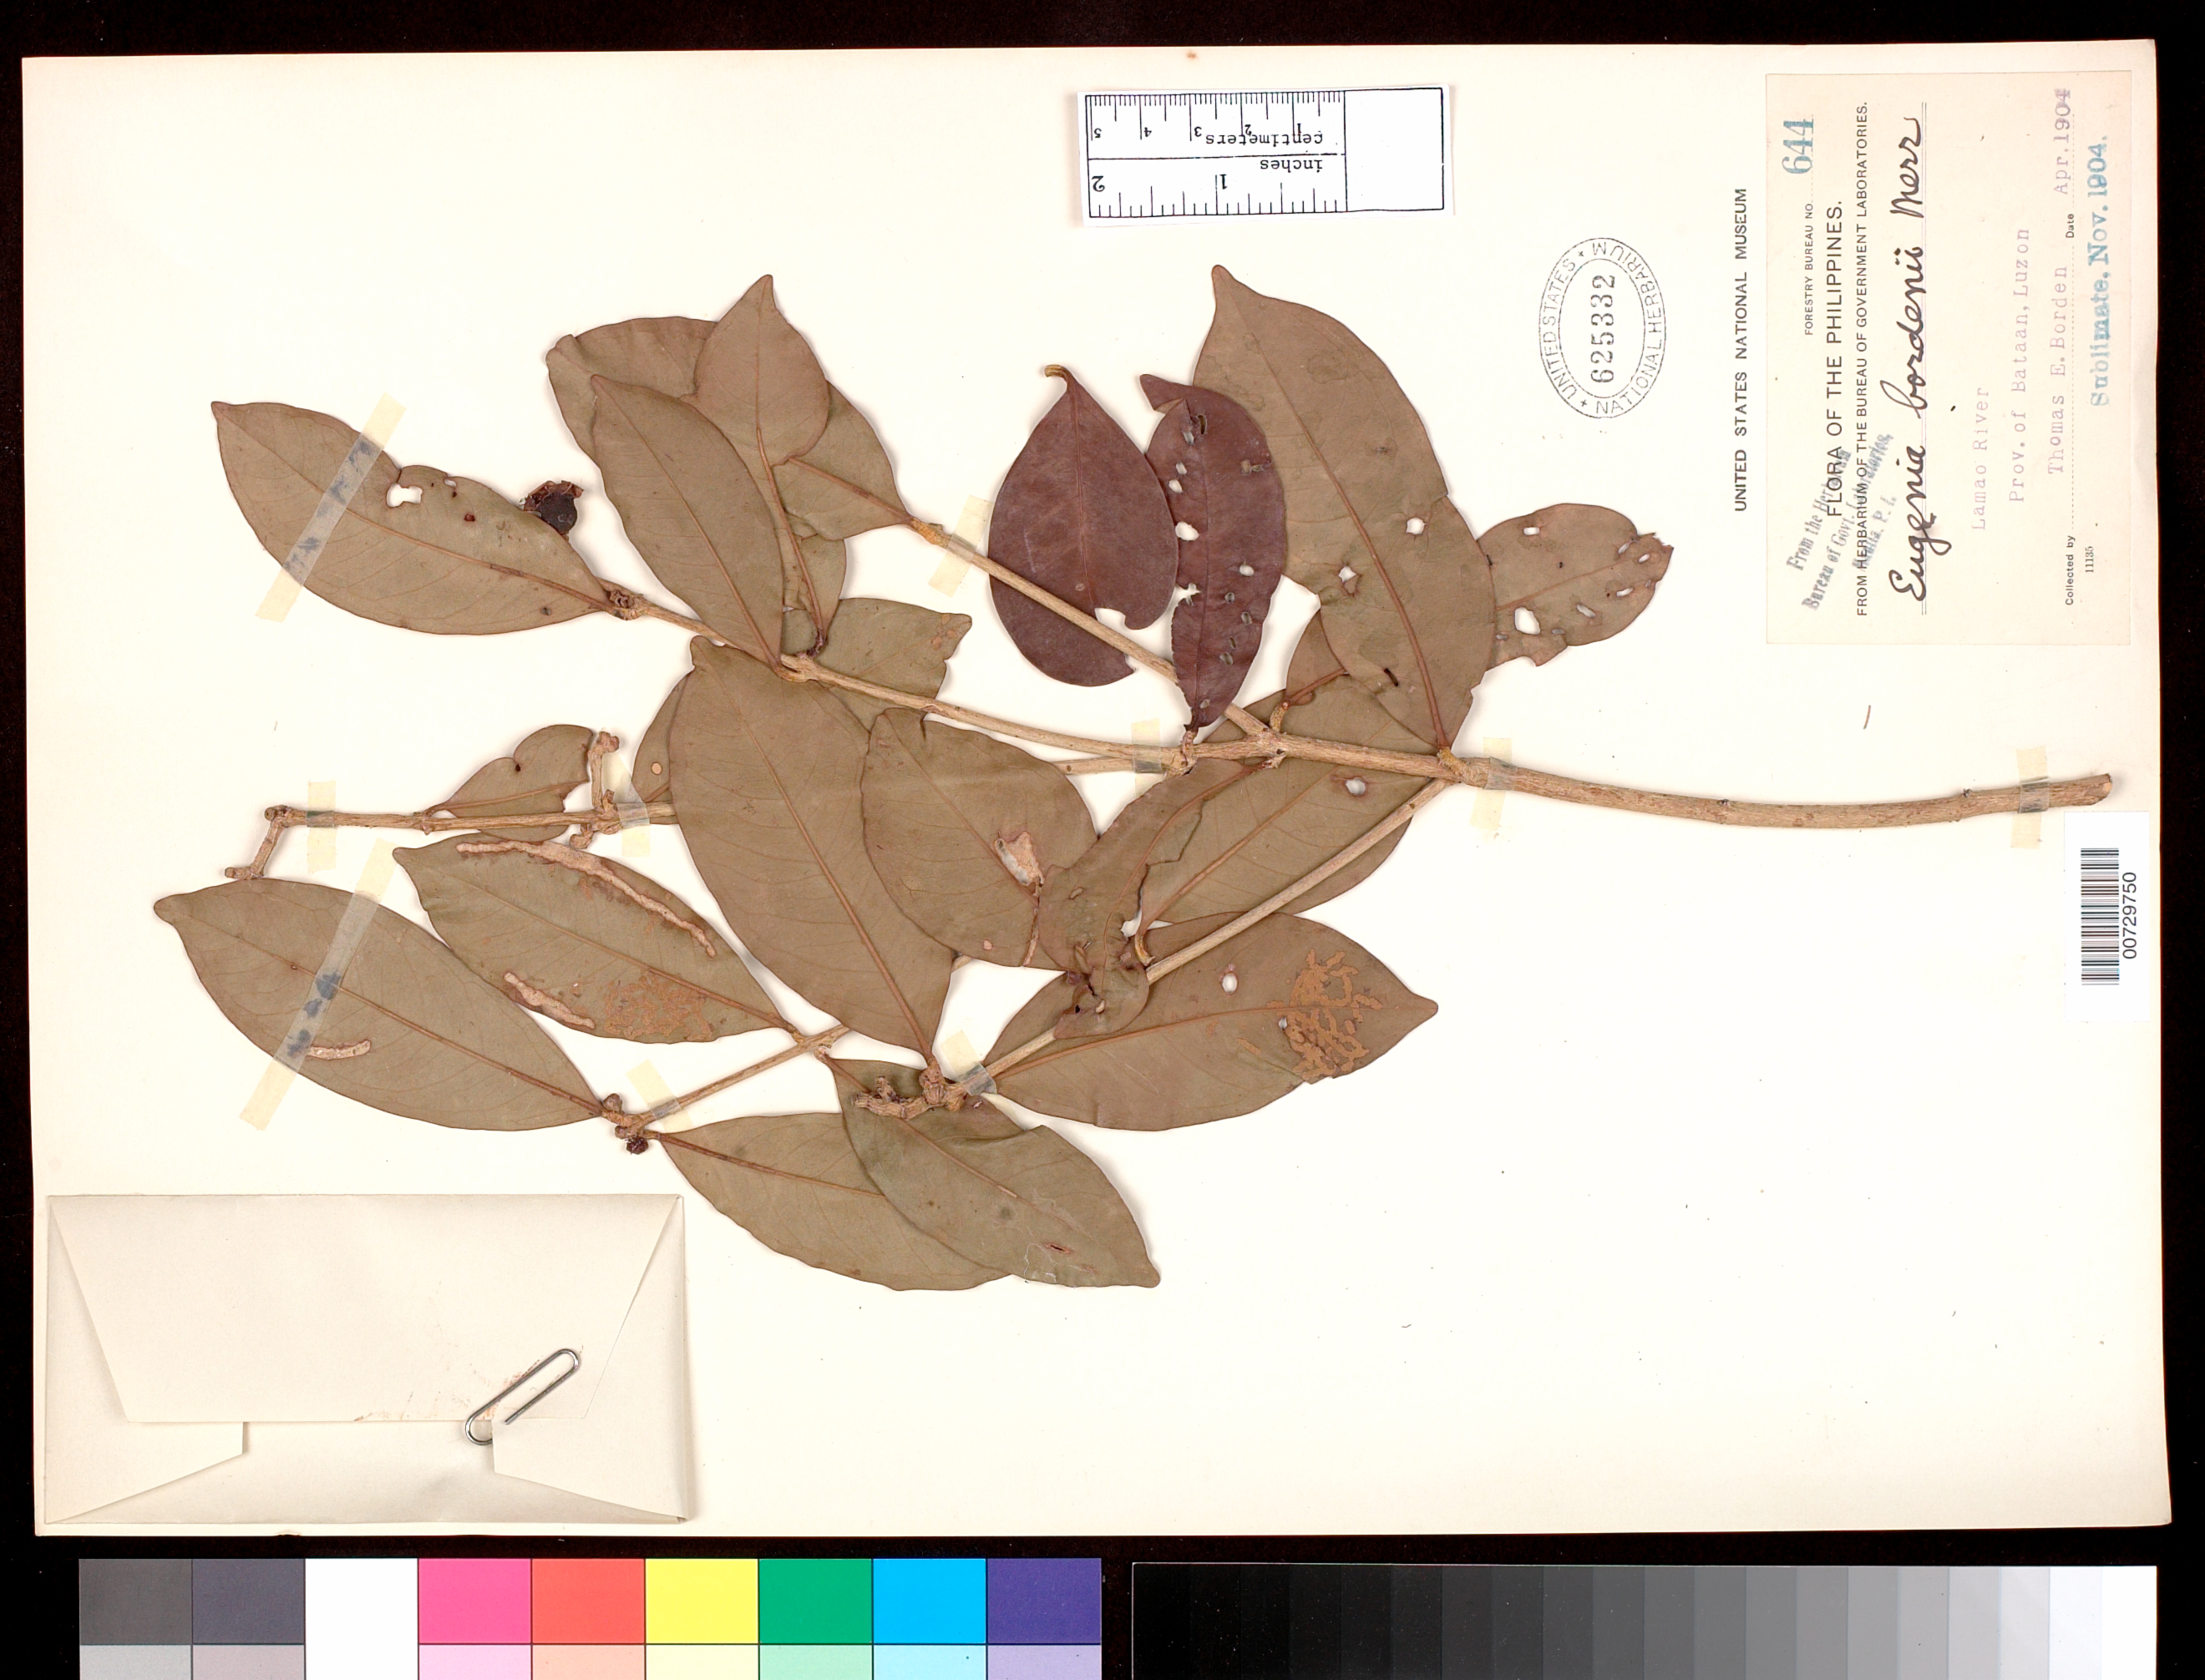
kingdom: Plantae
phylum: Tracheophyta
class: Magnoliopsida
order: Myrtales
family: Myrtaceae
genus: Syzygium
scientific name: Syzygium bordenii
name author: (Merr.) Merr.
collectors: T. E. Borden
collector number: For. Bur. 644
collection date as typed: Apr 1904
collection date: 1904-04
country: Philippines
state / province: Central Luzon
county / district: Bataan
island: Luzon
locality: Lamao River.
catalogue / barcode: US 625332